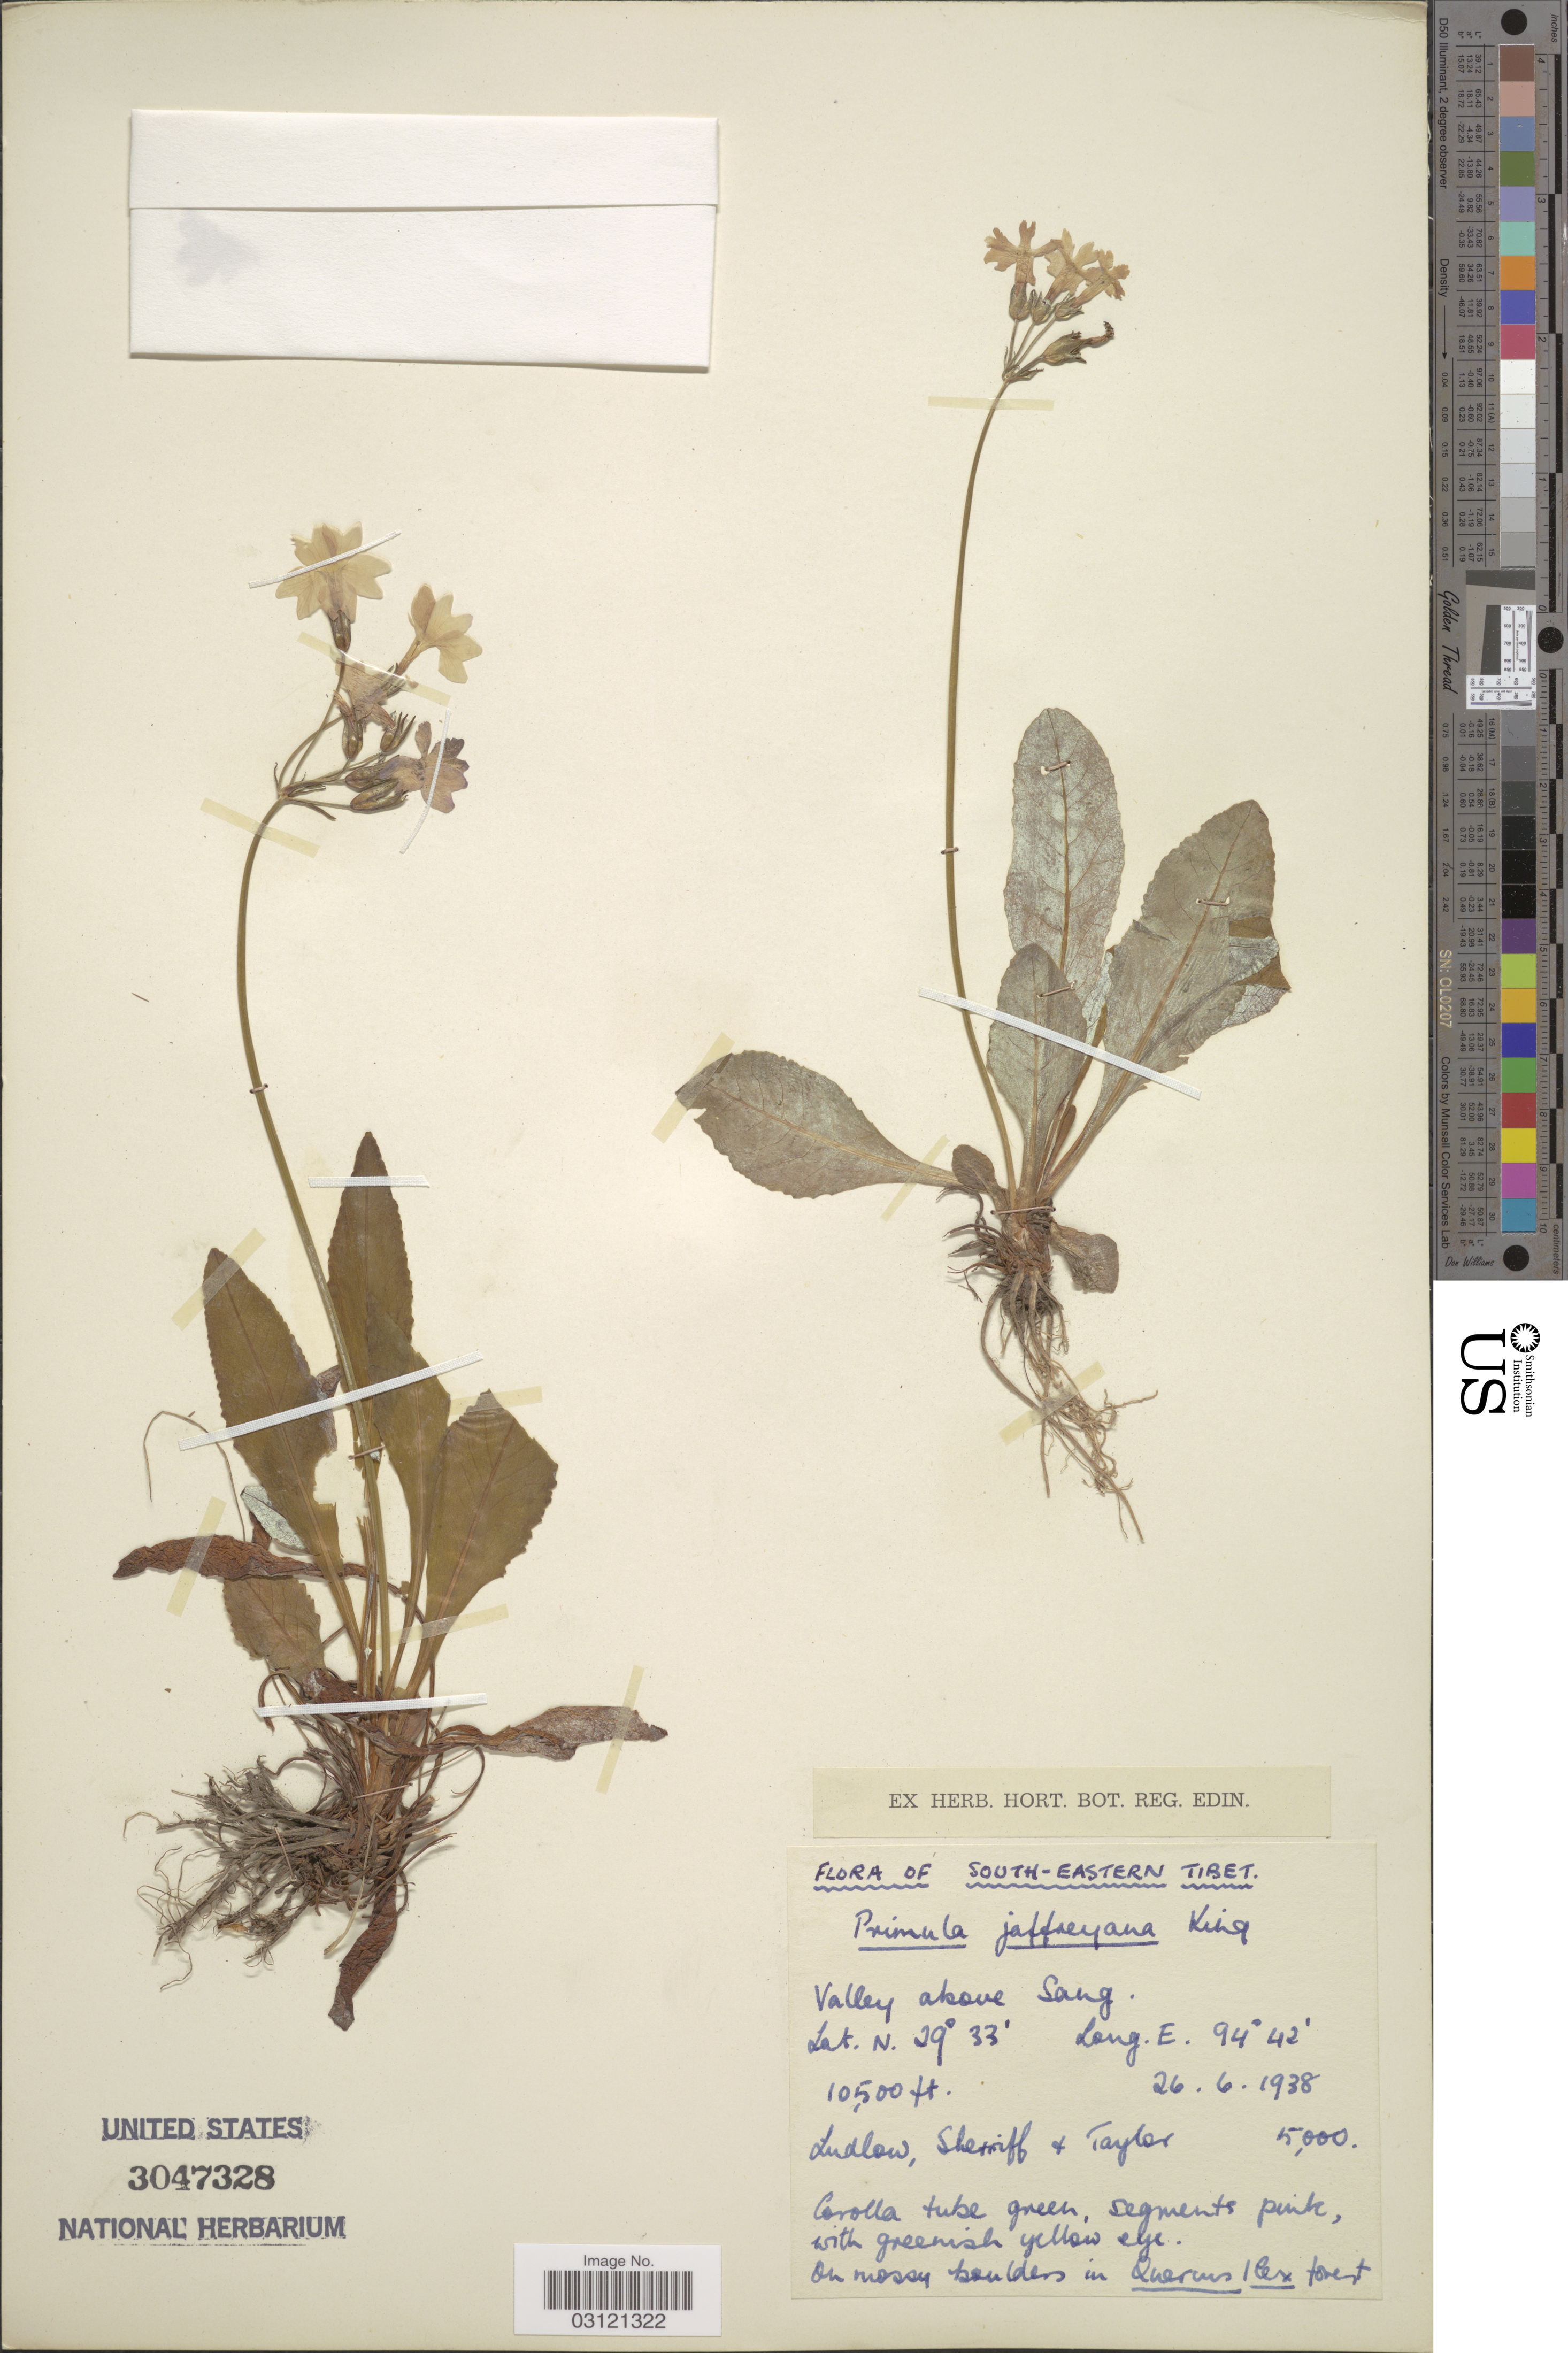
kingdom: Plantae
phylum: Tracheophyta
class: Magnoliopsida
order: Ericales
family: Primulaceae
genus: Primula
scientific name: Primula jaffreyana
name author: King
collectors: -. Ludlow, Sherriff & -. Taylor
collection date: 1938-06-26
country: China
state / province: Xizang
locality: South-Eastern Tibet, Valley above Sang.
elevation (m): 3200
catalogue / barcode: US 3047328